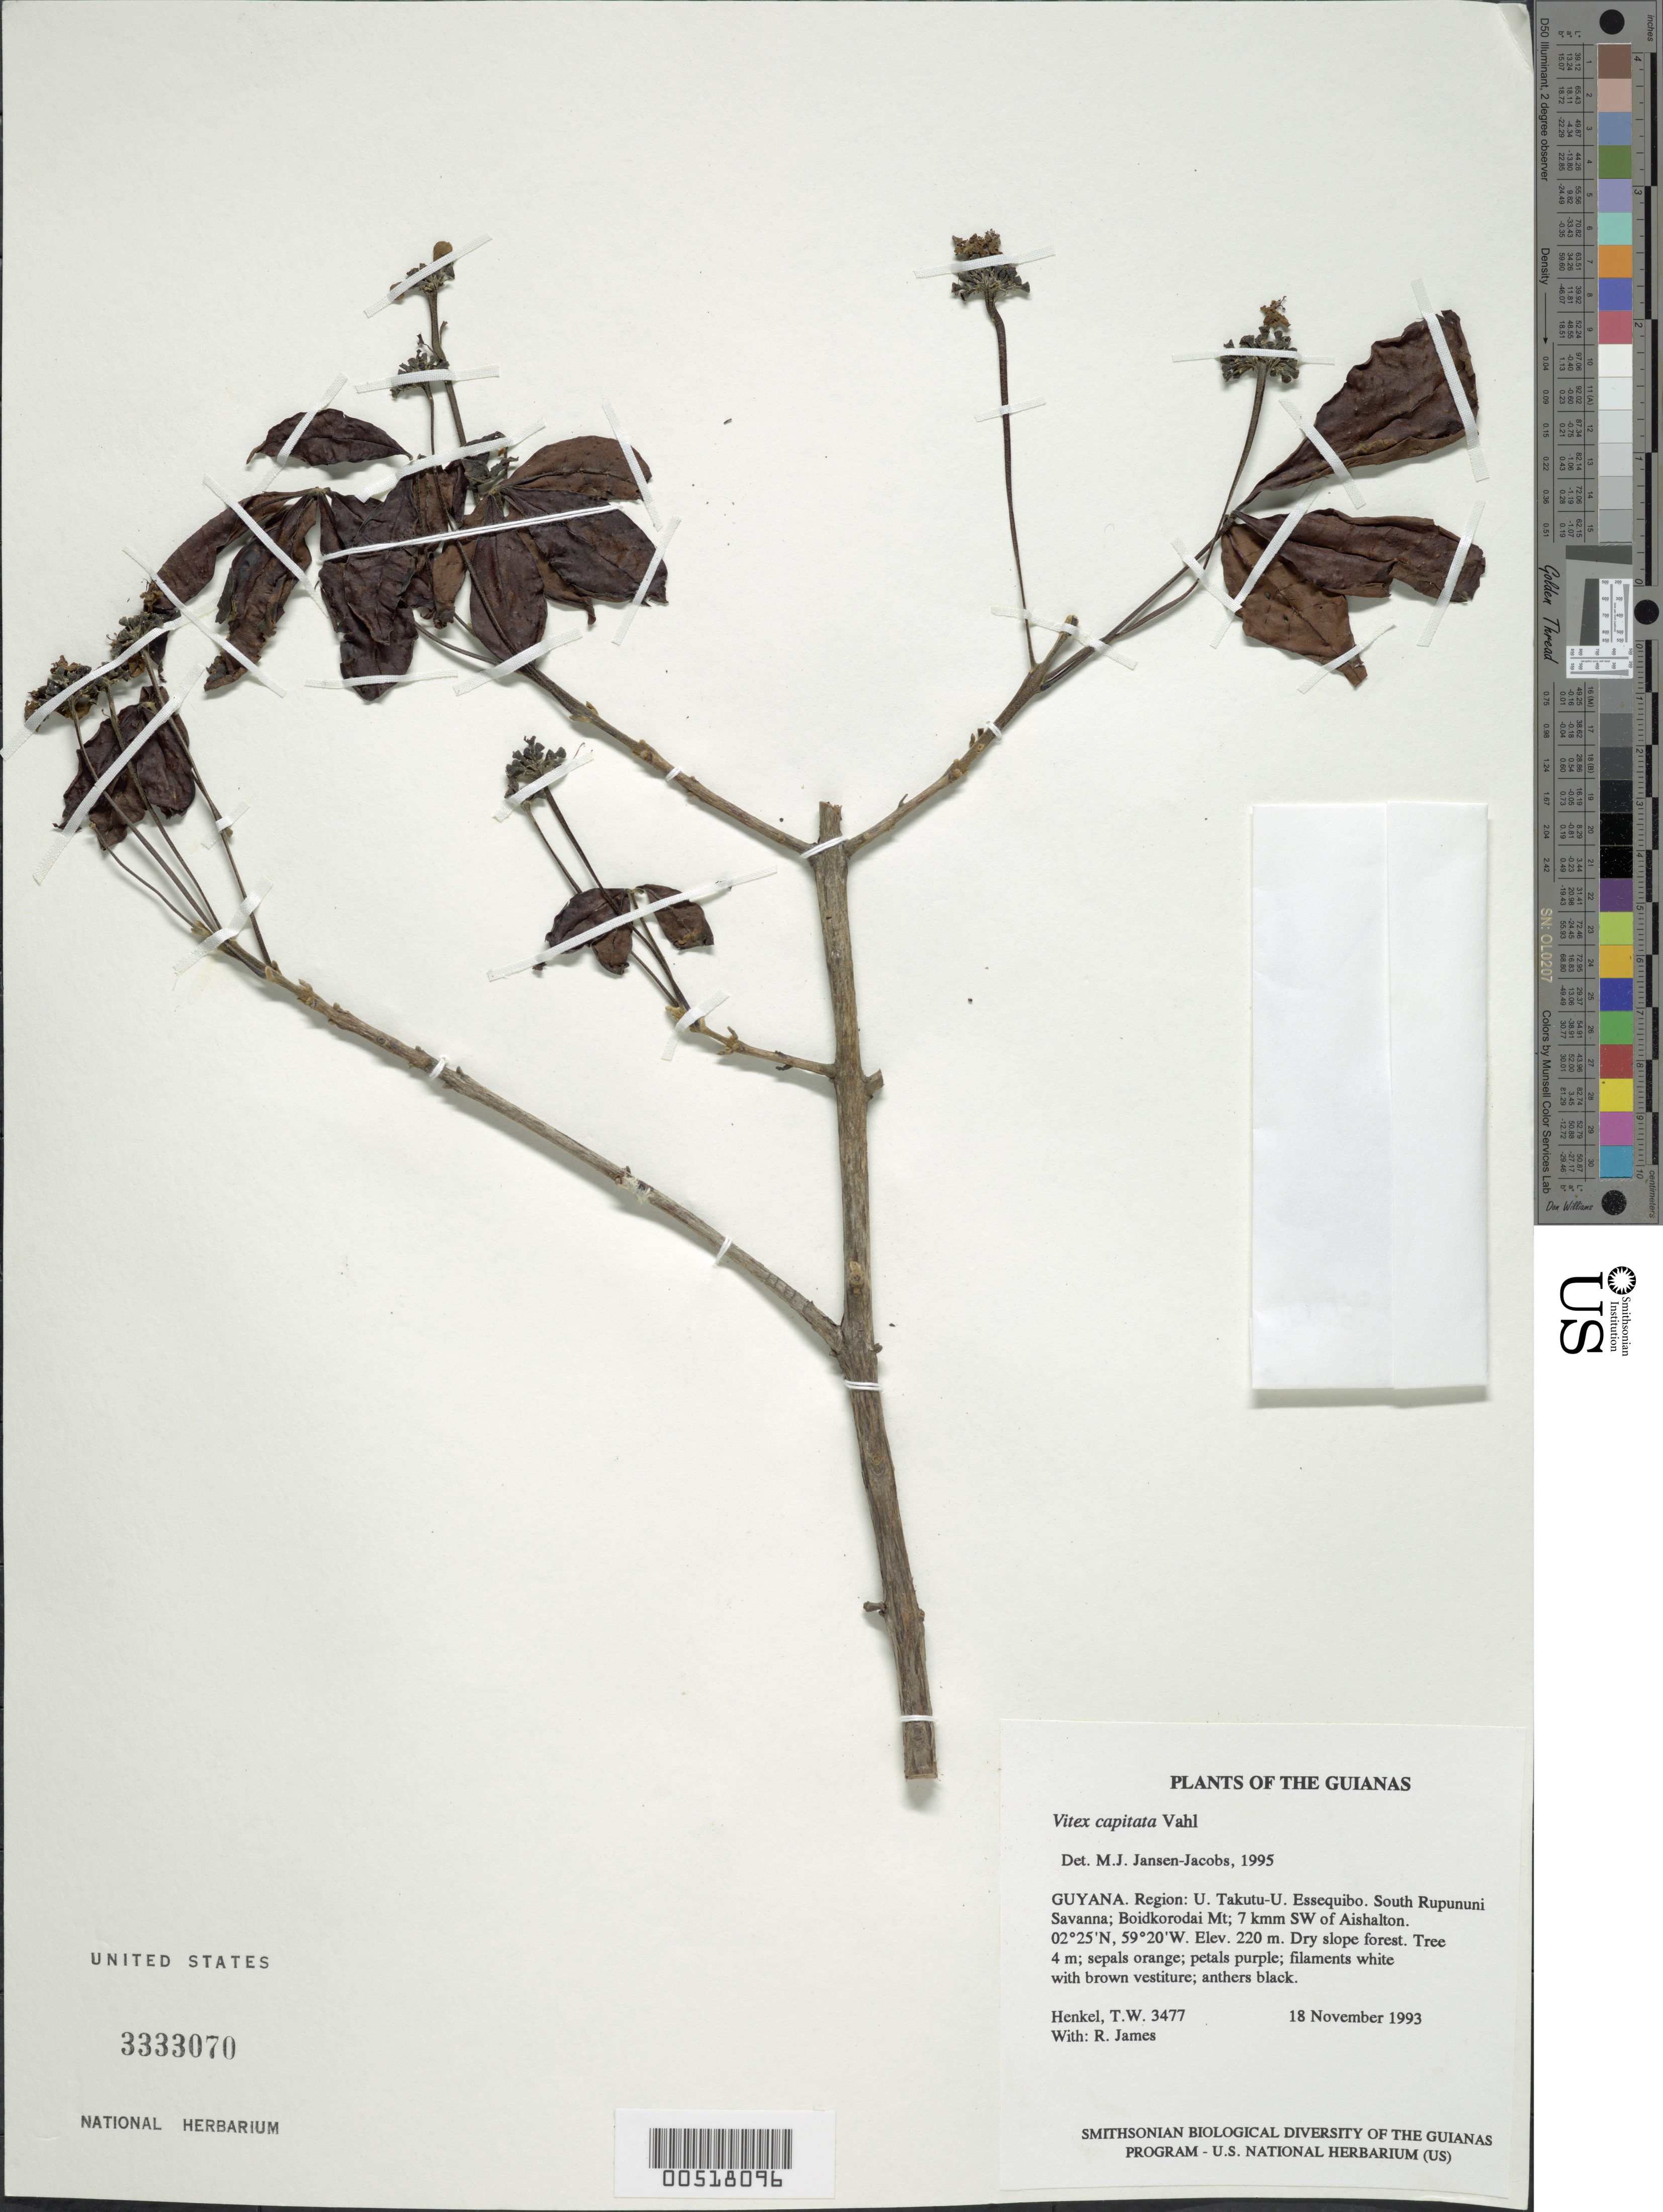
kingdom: Plantae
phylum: Tracheophyta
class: Magnoliopsida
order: Lamiales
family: Lamiaceae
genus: Vitex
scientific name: Vitex capitata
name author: Vahl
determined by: Jansen-Jacobs, M. J., (U), Nationaal Herbarium Nederland, Utrecht University branch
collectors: T. Henkel & R. James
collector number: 3477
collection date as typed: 18 November 1993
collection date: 1993-11-18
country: Guyana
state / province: U. Takutu-U. Essequibo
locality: South Rupununi Savanna; Boidkorodai Mt; 7 km SW of Aishalton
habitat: Dry slope forest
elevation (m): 220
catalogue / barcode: US 3333070